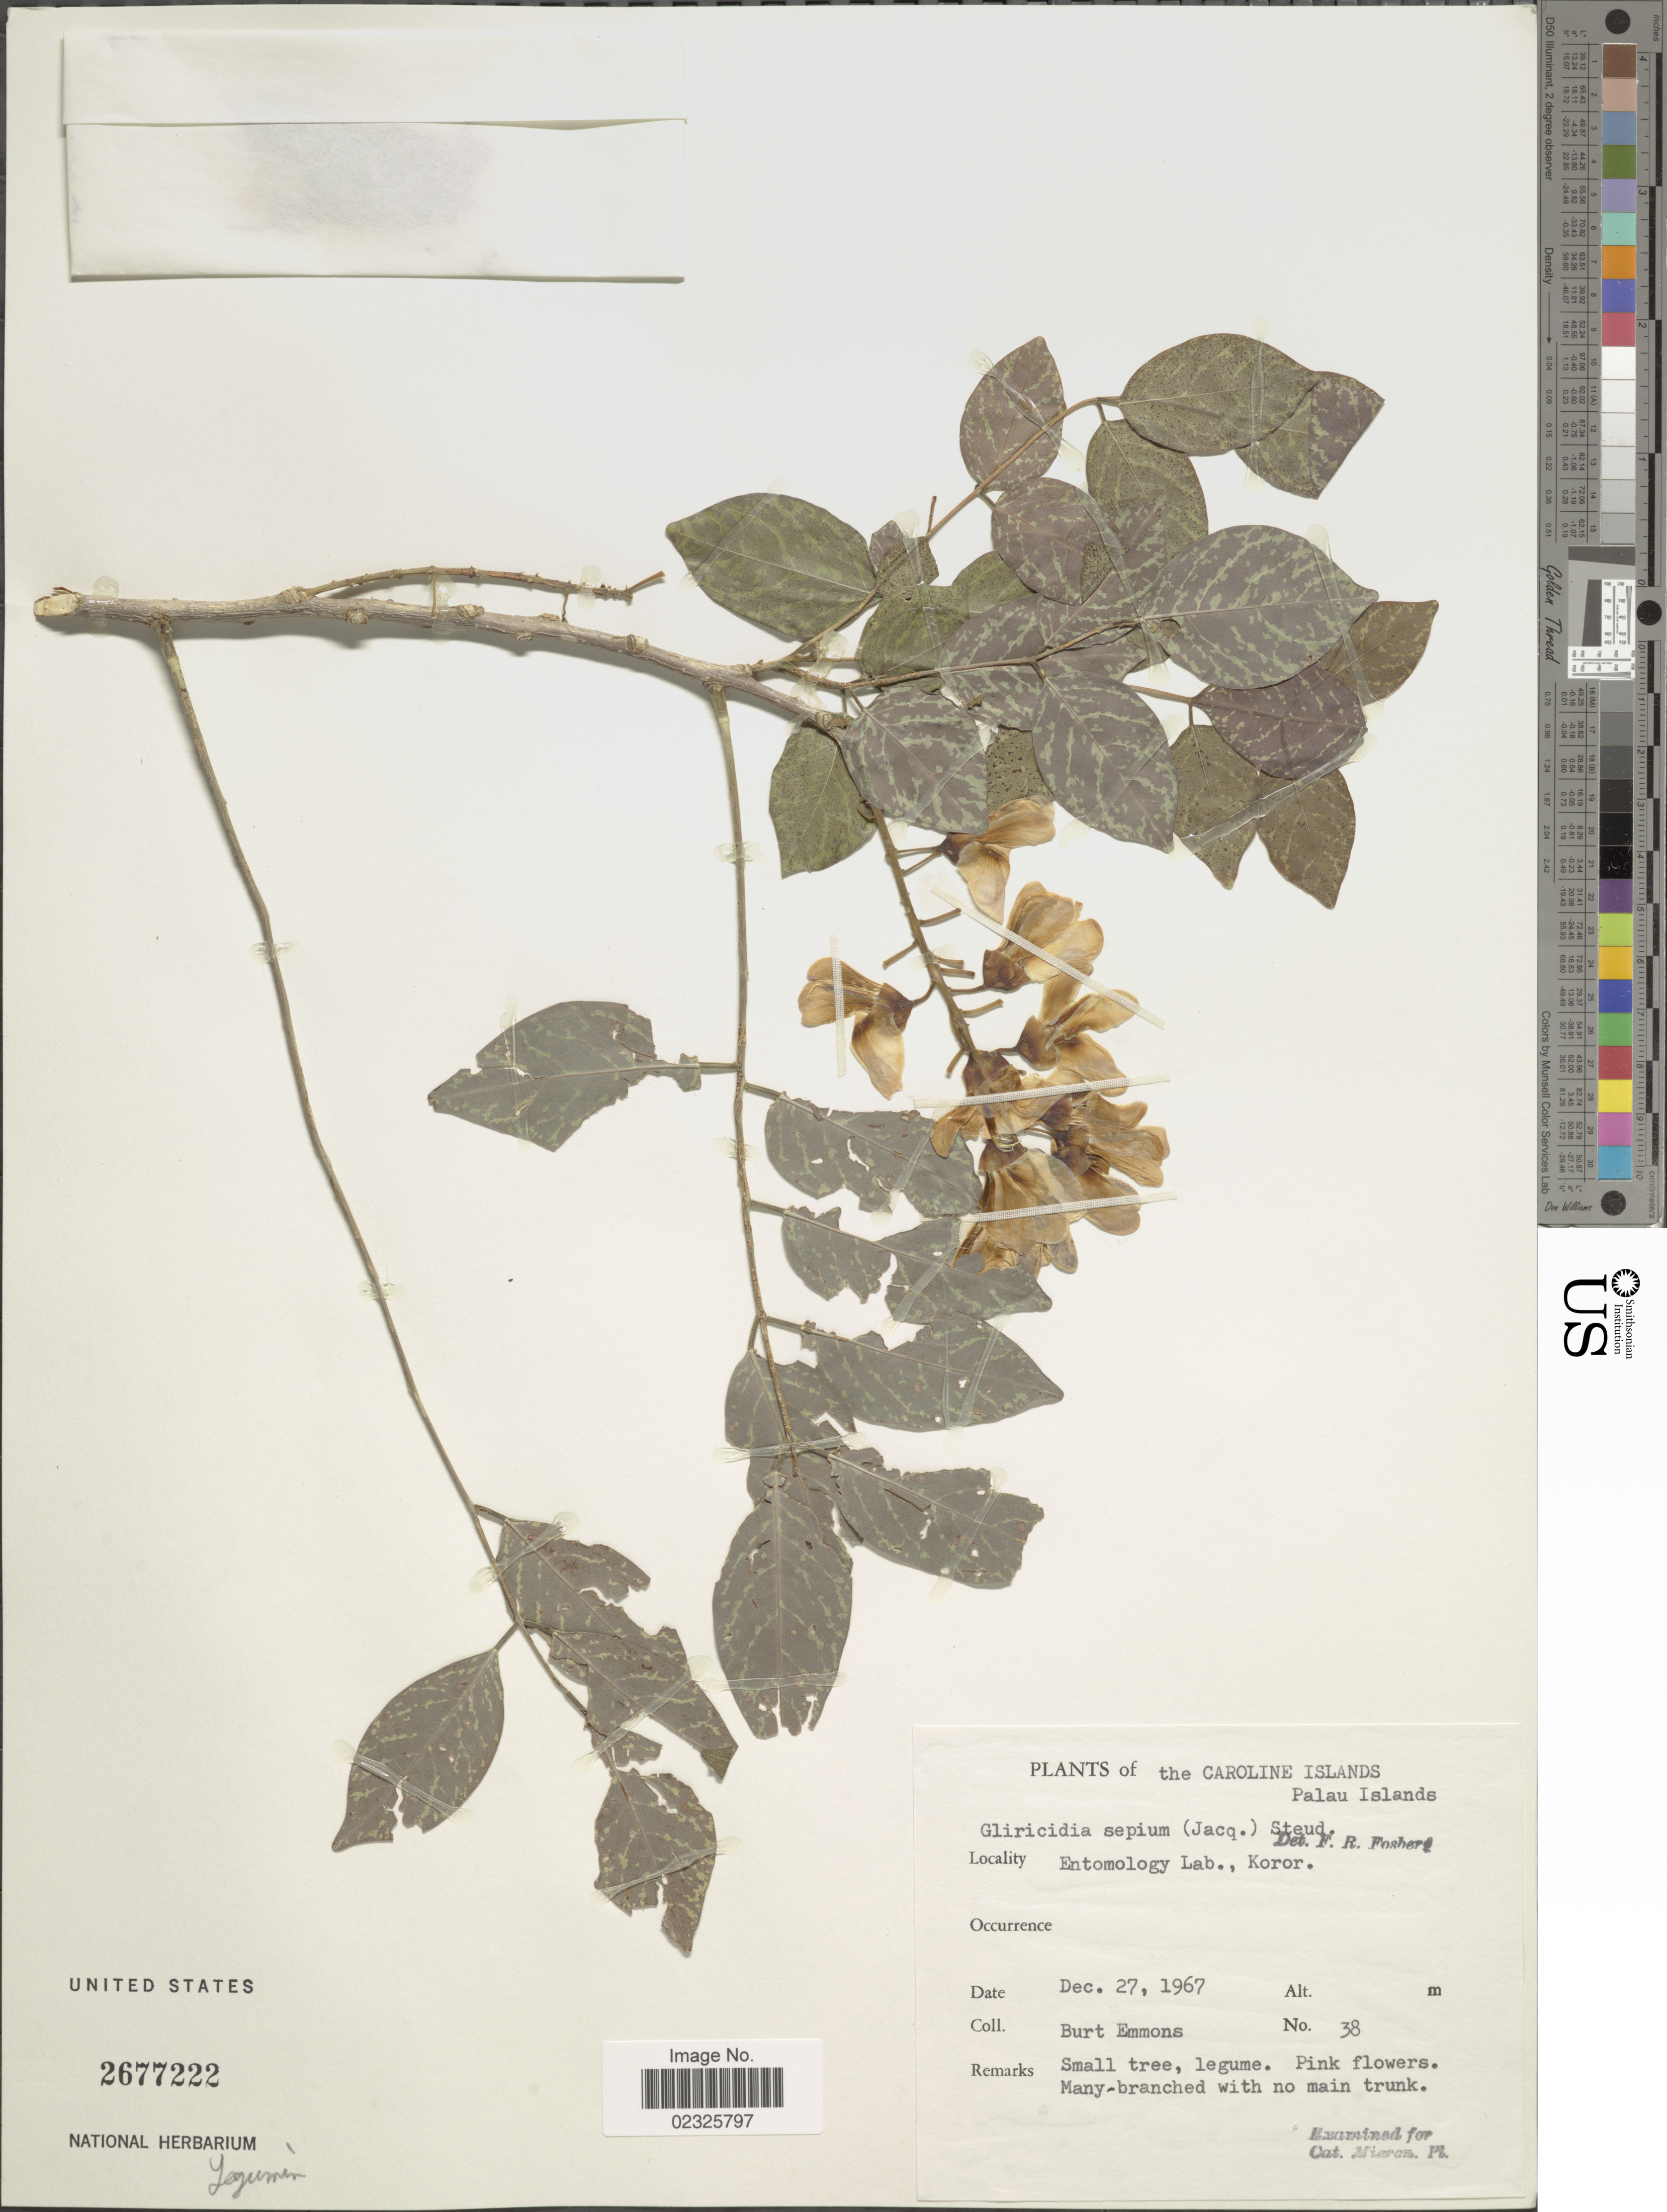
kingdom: Plantae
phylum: Tracheophyta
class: Magnoliopsida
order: Fabales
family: Fabaceae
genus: Gliricidia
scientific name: Gliricidia sepium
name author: (Jacq.) Kunth ex Walp.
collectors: B. Emmons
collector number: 38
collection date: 1967-12-27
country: Palau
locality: Caroline Islands, Palau Islands. Entomology Lab., Koror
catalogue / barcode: US 2677222